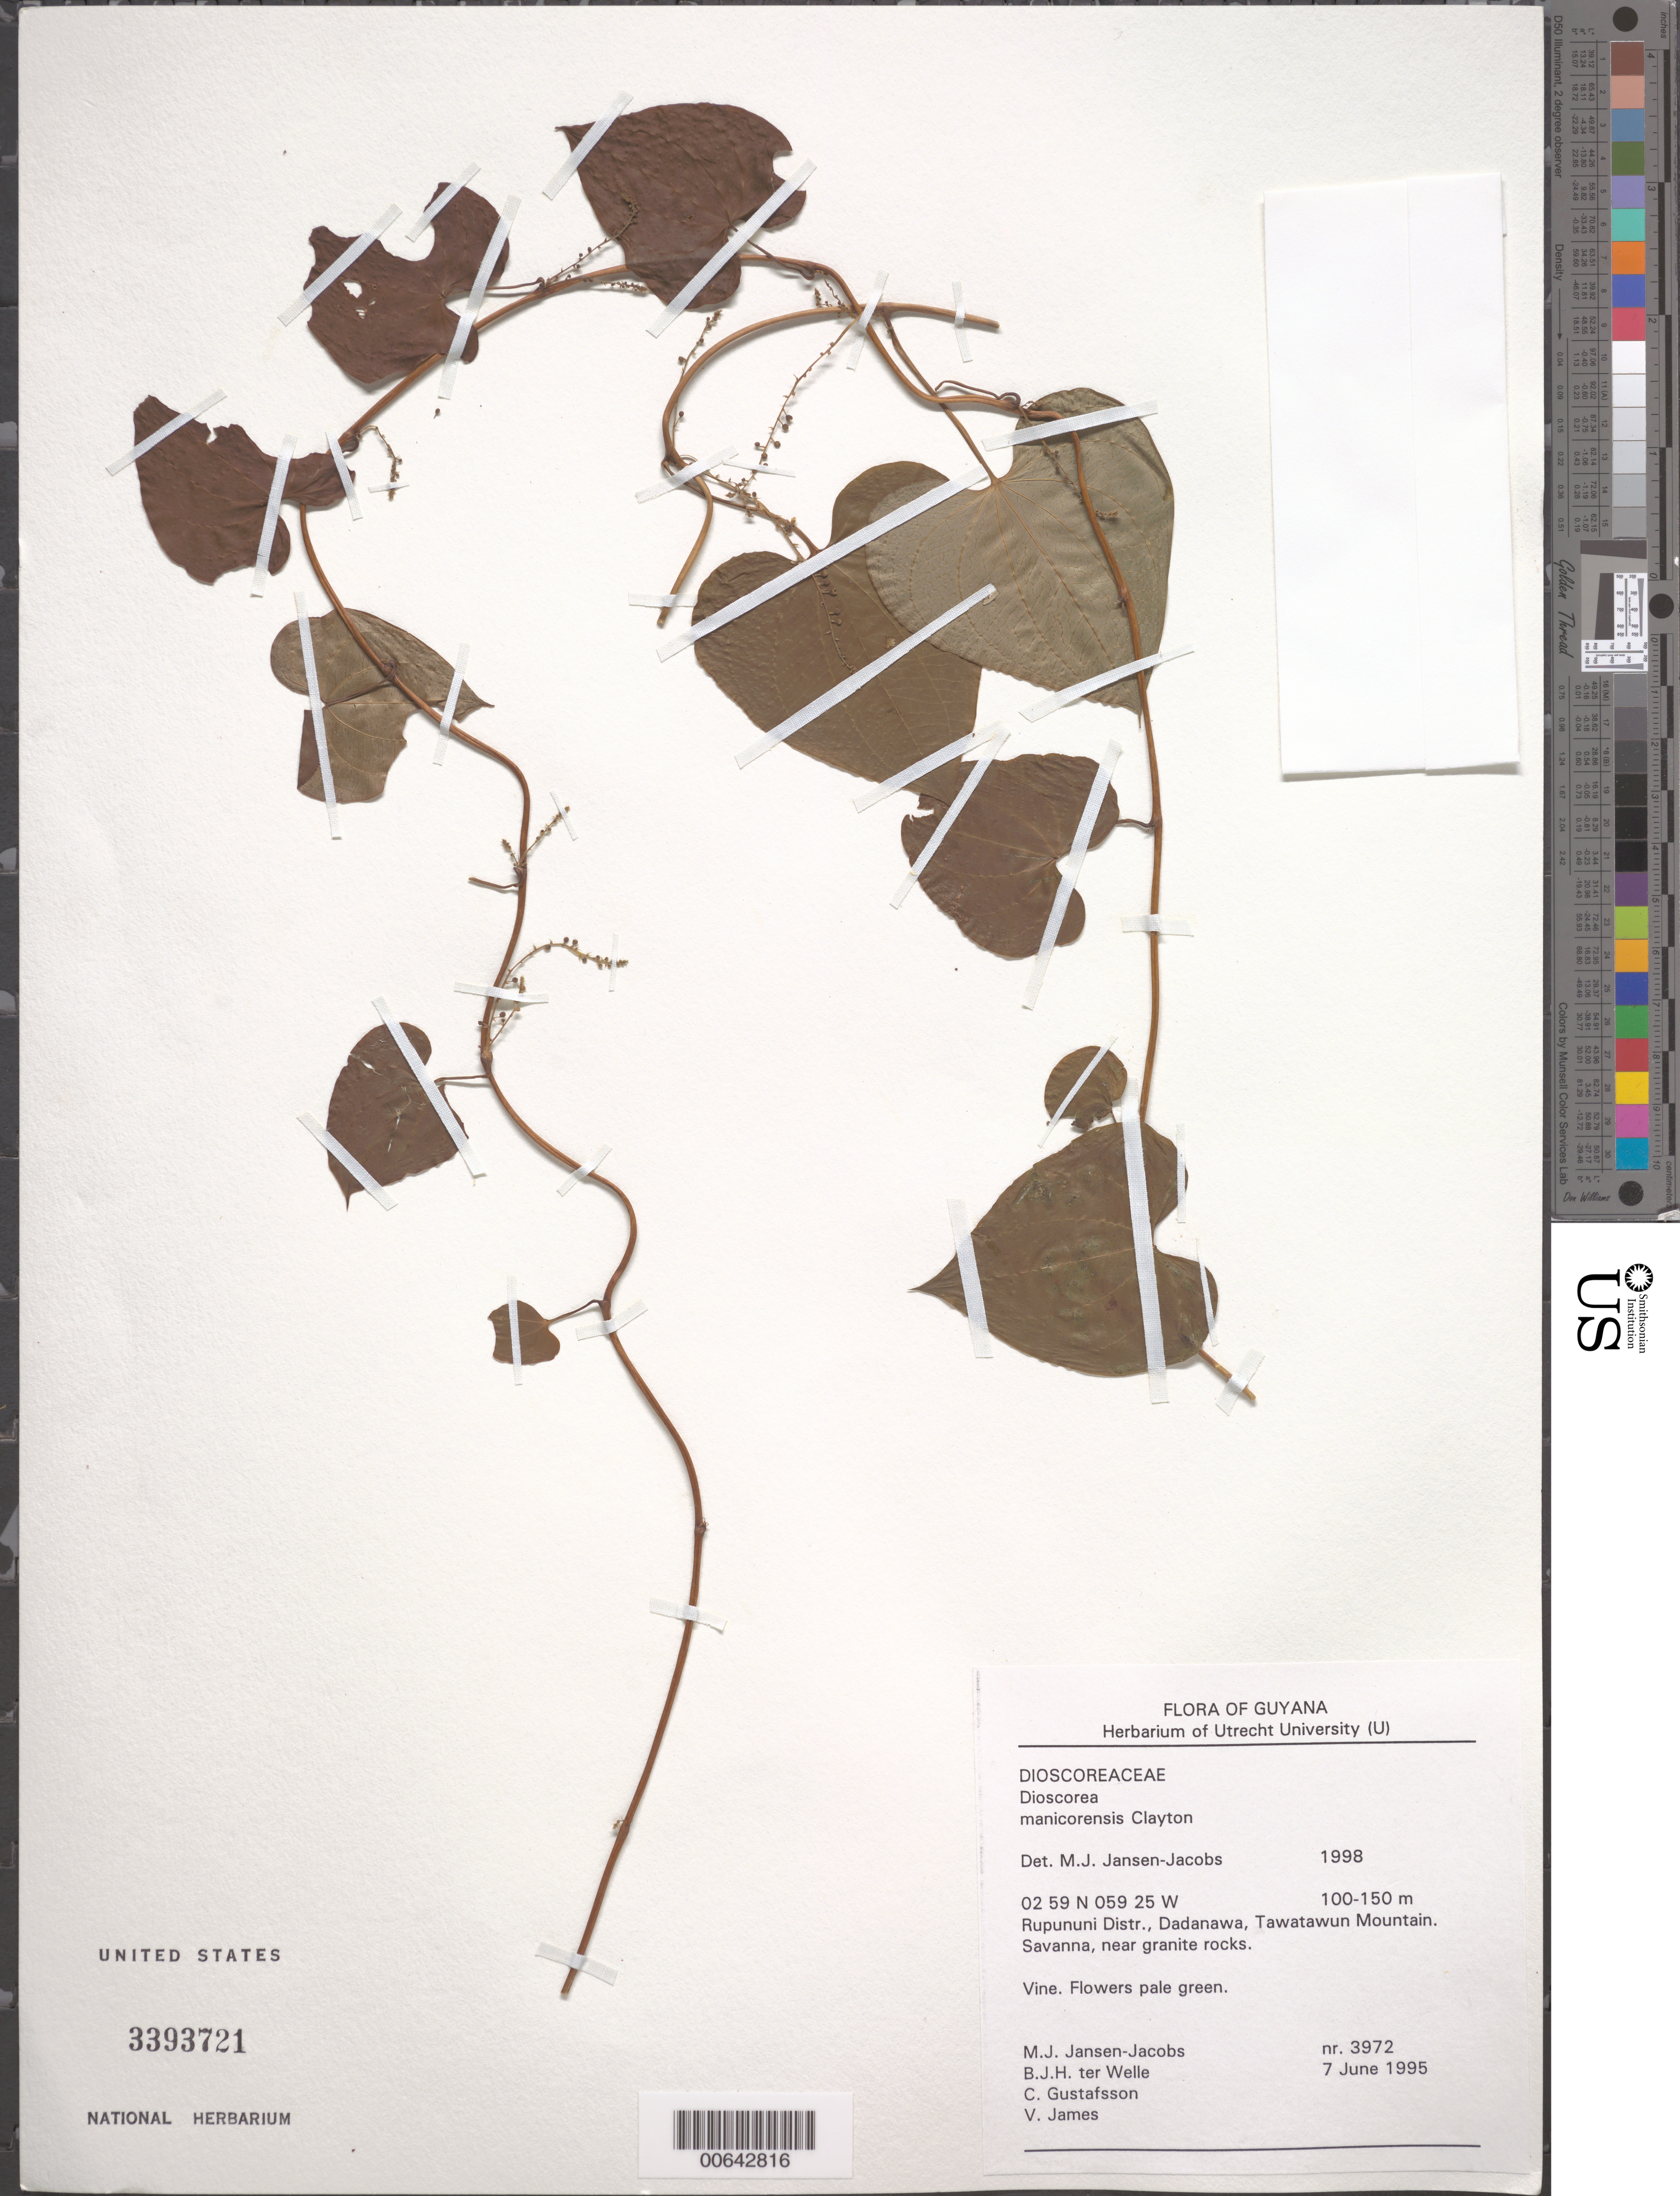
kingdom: Plantae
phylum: Tracheophyta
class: Liliopsida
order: Dioscoreales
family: Dioscoreaceae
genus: Dioscorea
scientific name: Dioscorea lanosa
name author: Gleason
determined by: Jansen-Jacobs, M. J., (U), Nationaal Herbarium Nederland, Utrecht University branch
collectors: M. J. Jansen-Jacobs, B. Welle, C. G. Gustafsson & V. James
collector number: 3972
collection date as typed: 7-Jun-95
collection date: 1995-06-07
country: Guyana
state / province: U. Takutu-U. Essequibo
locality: Dadanawa, Tawatawun Mt., Rupununi District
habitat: Savanna, near granite rocks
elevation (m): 100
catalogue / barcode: US 3393721